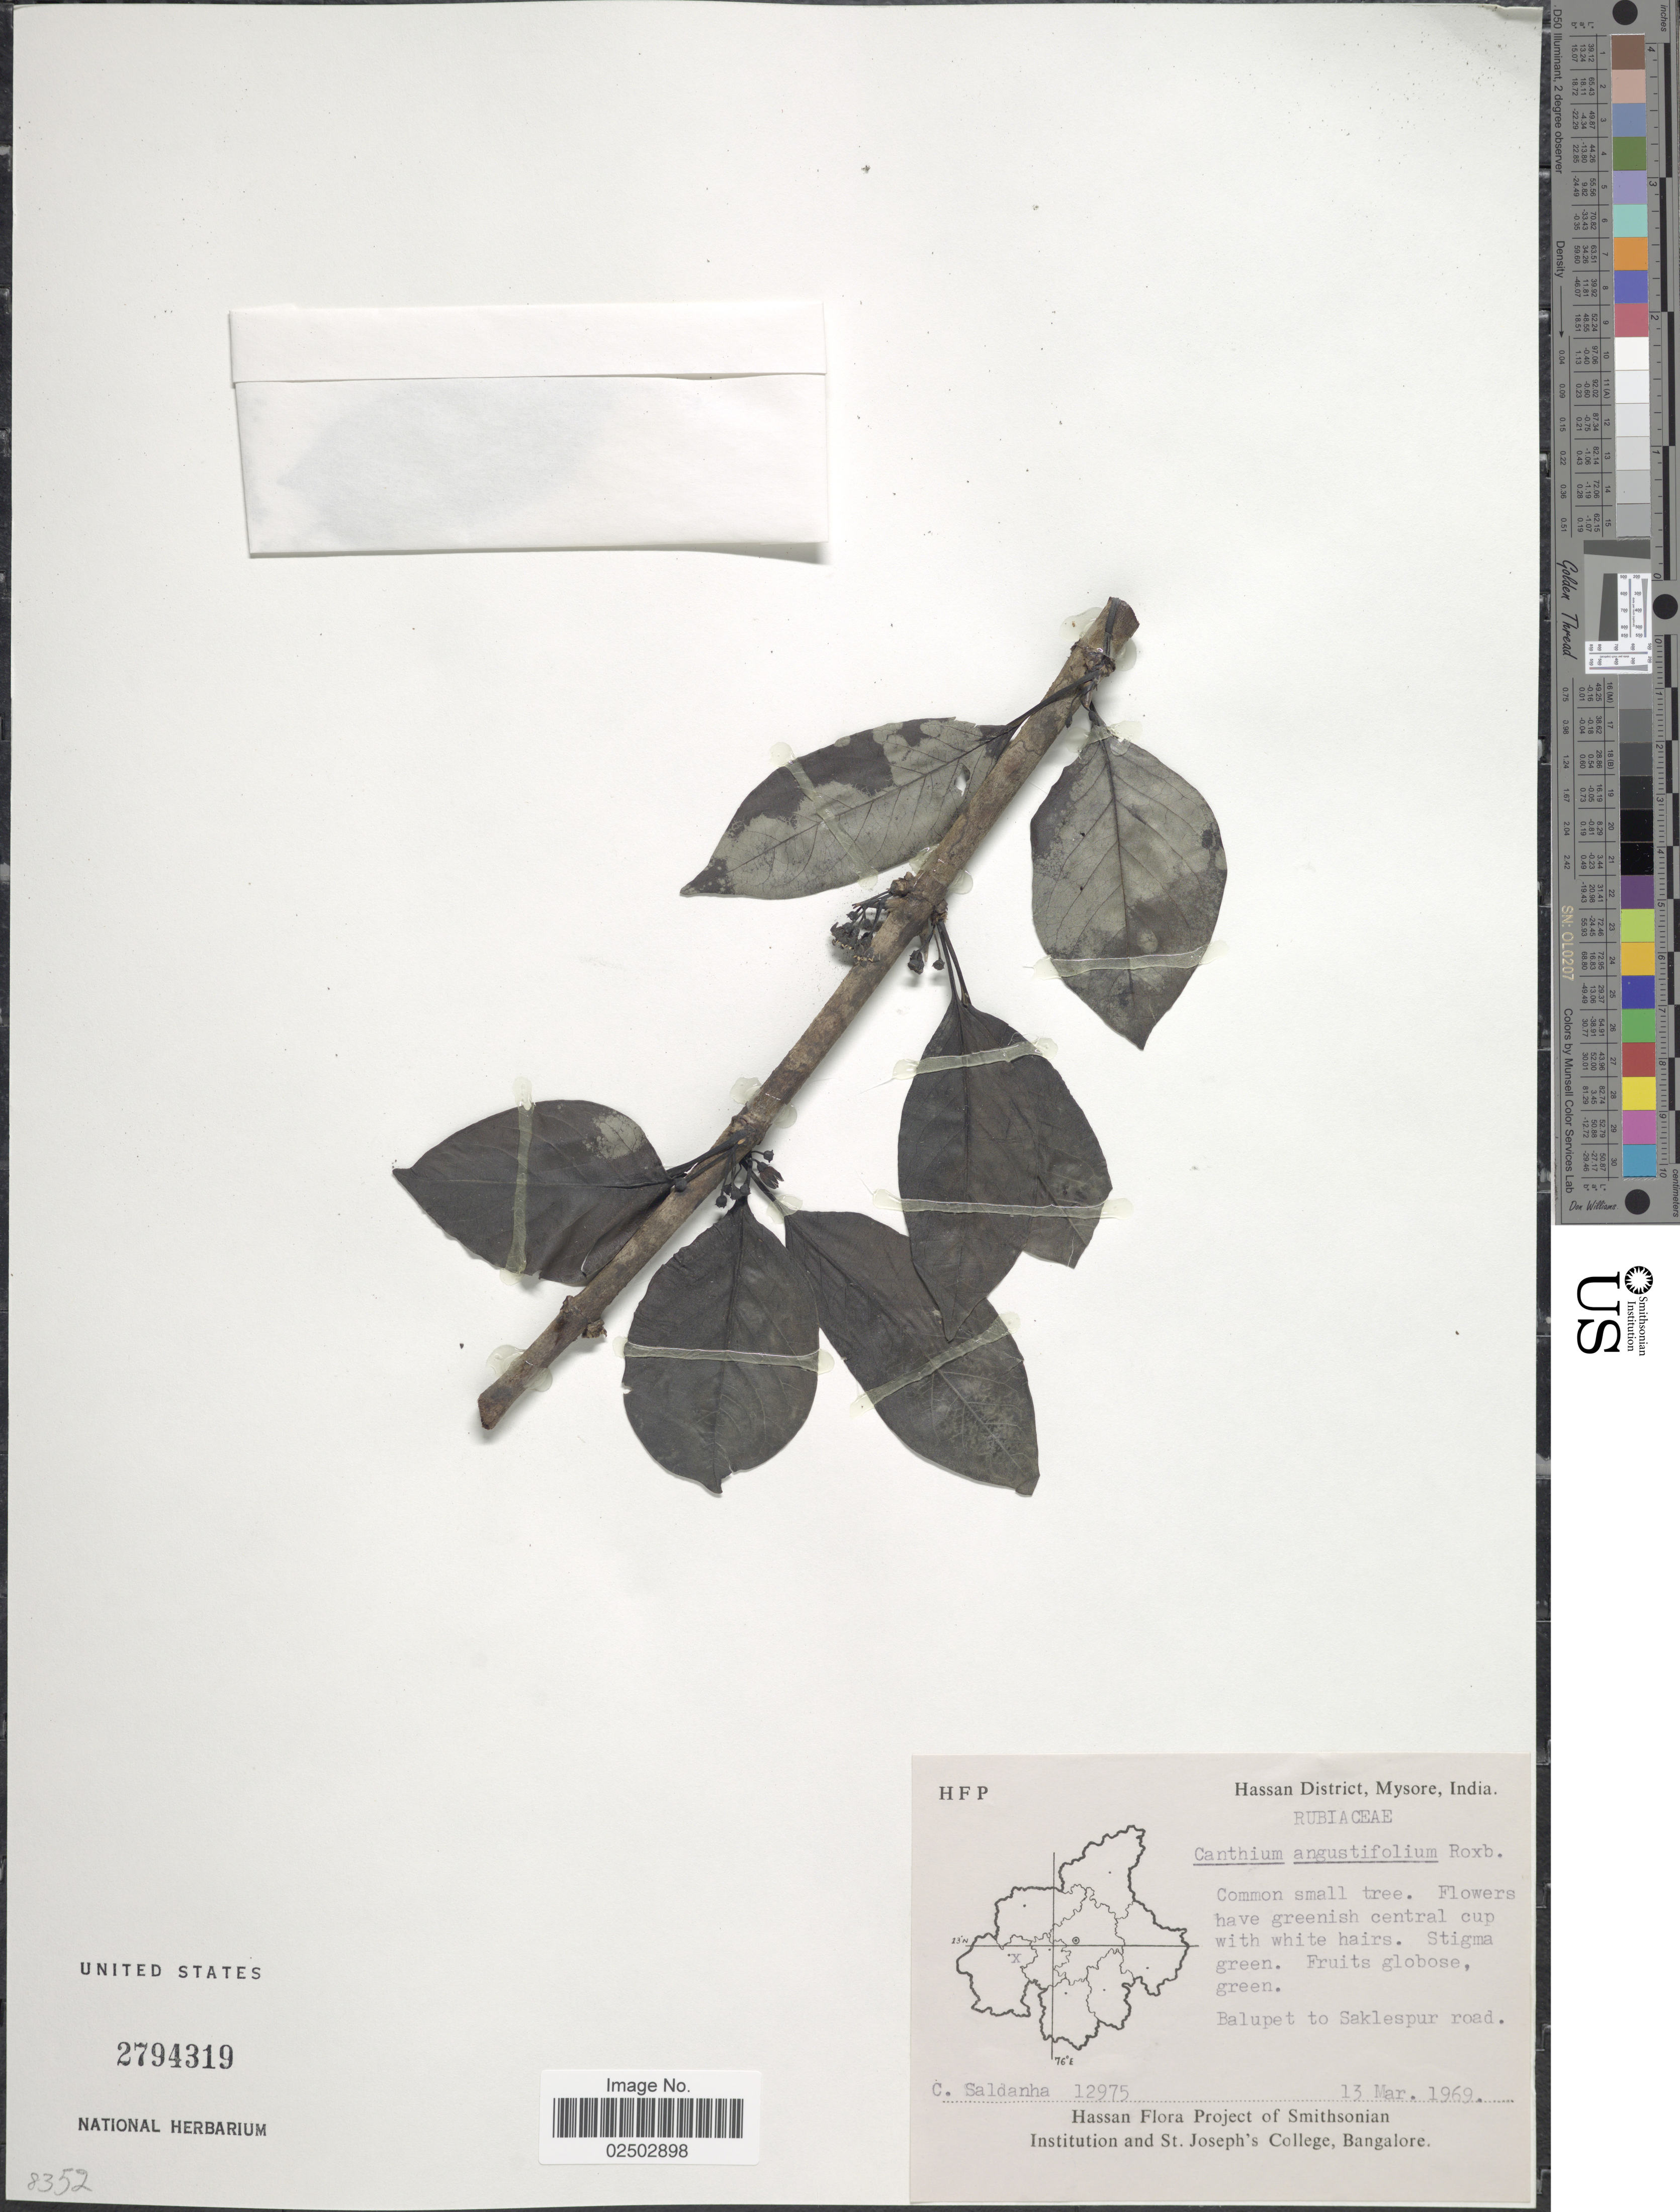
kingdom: Plantae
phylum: Tracheophyta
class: Magnoliopsida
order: Gentianales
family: Rubiaceae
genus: Canthium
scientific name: Canthium angustifolium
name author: Roxb.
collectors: C. Saldanha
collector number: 12975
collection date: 1969-03-13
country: India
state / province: Karnataka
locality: Hassan District, Mysore, India, Balupet to Saklespur road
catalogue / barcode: US 2794319